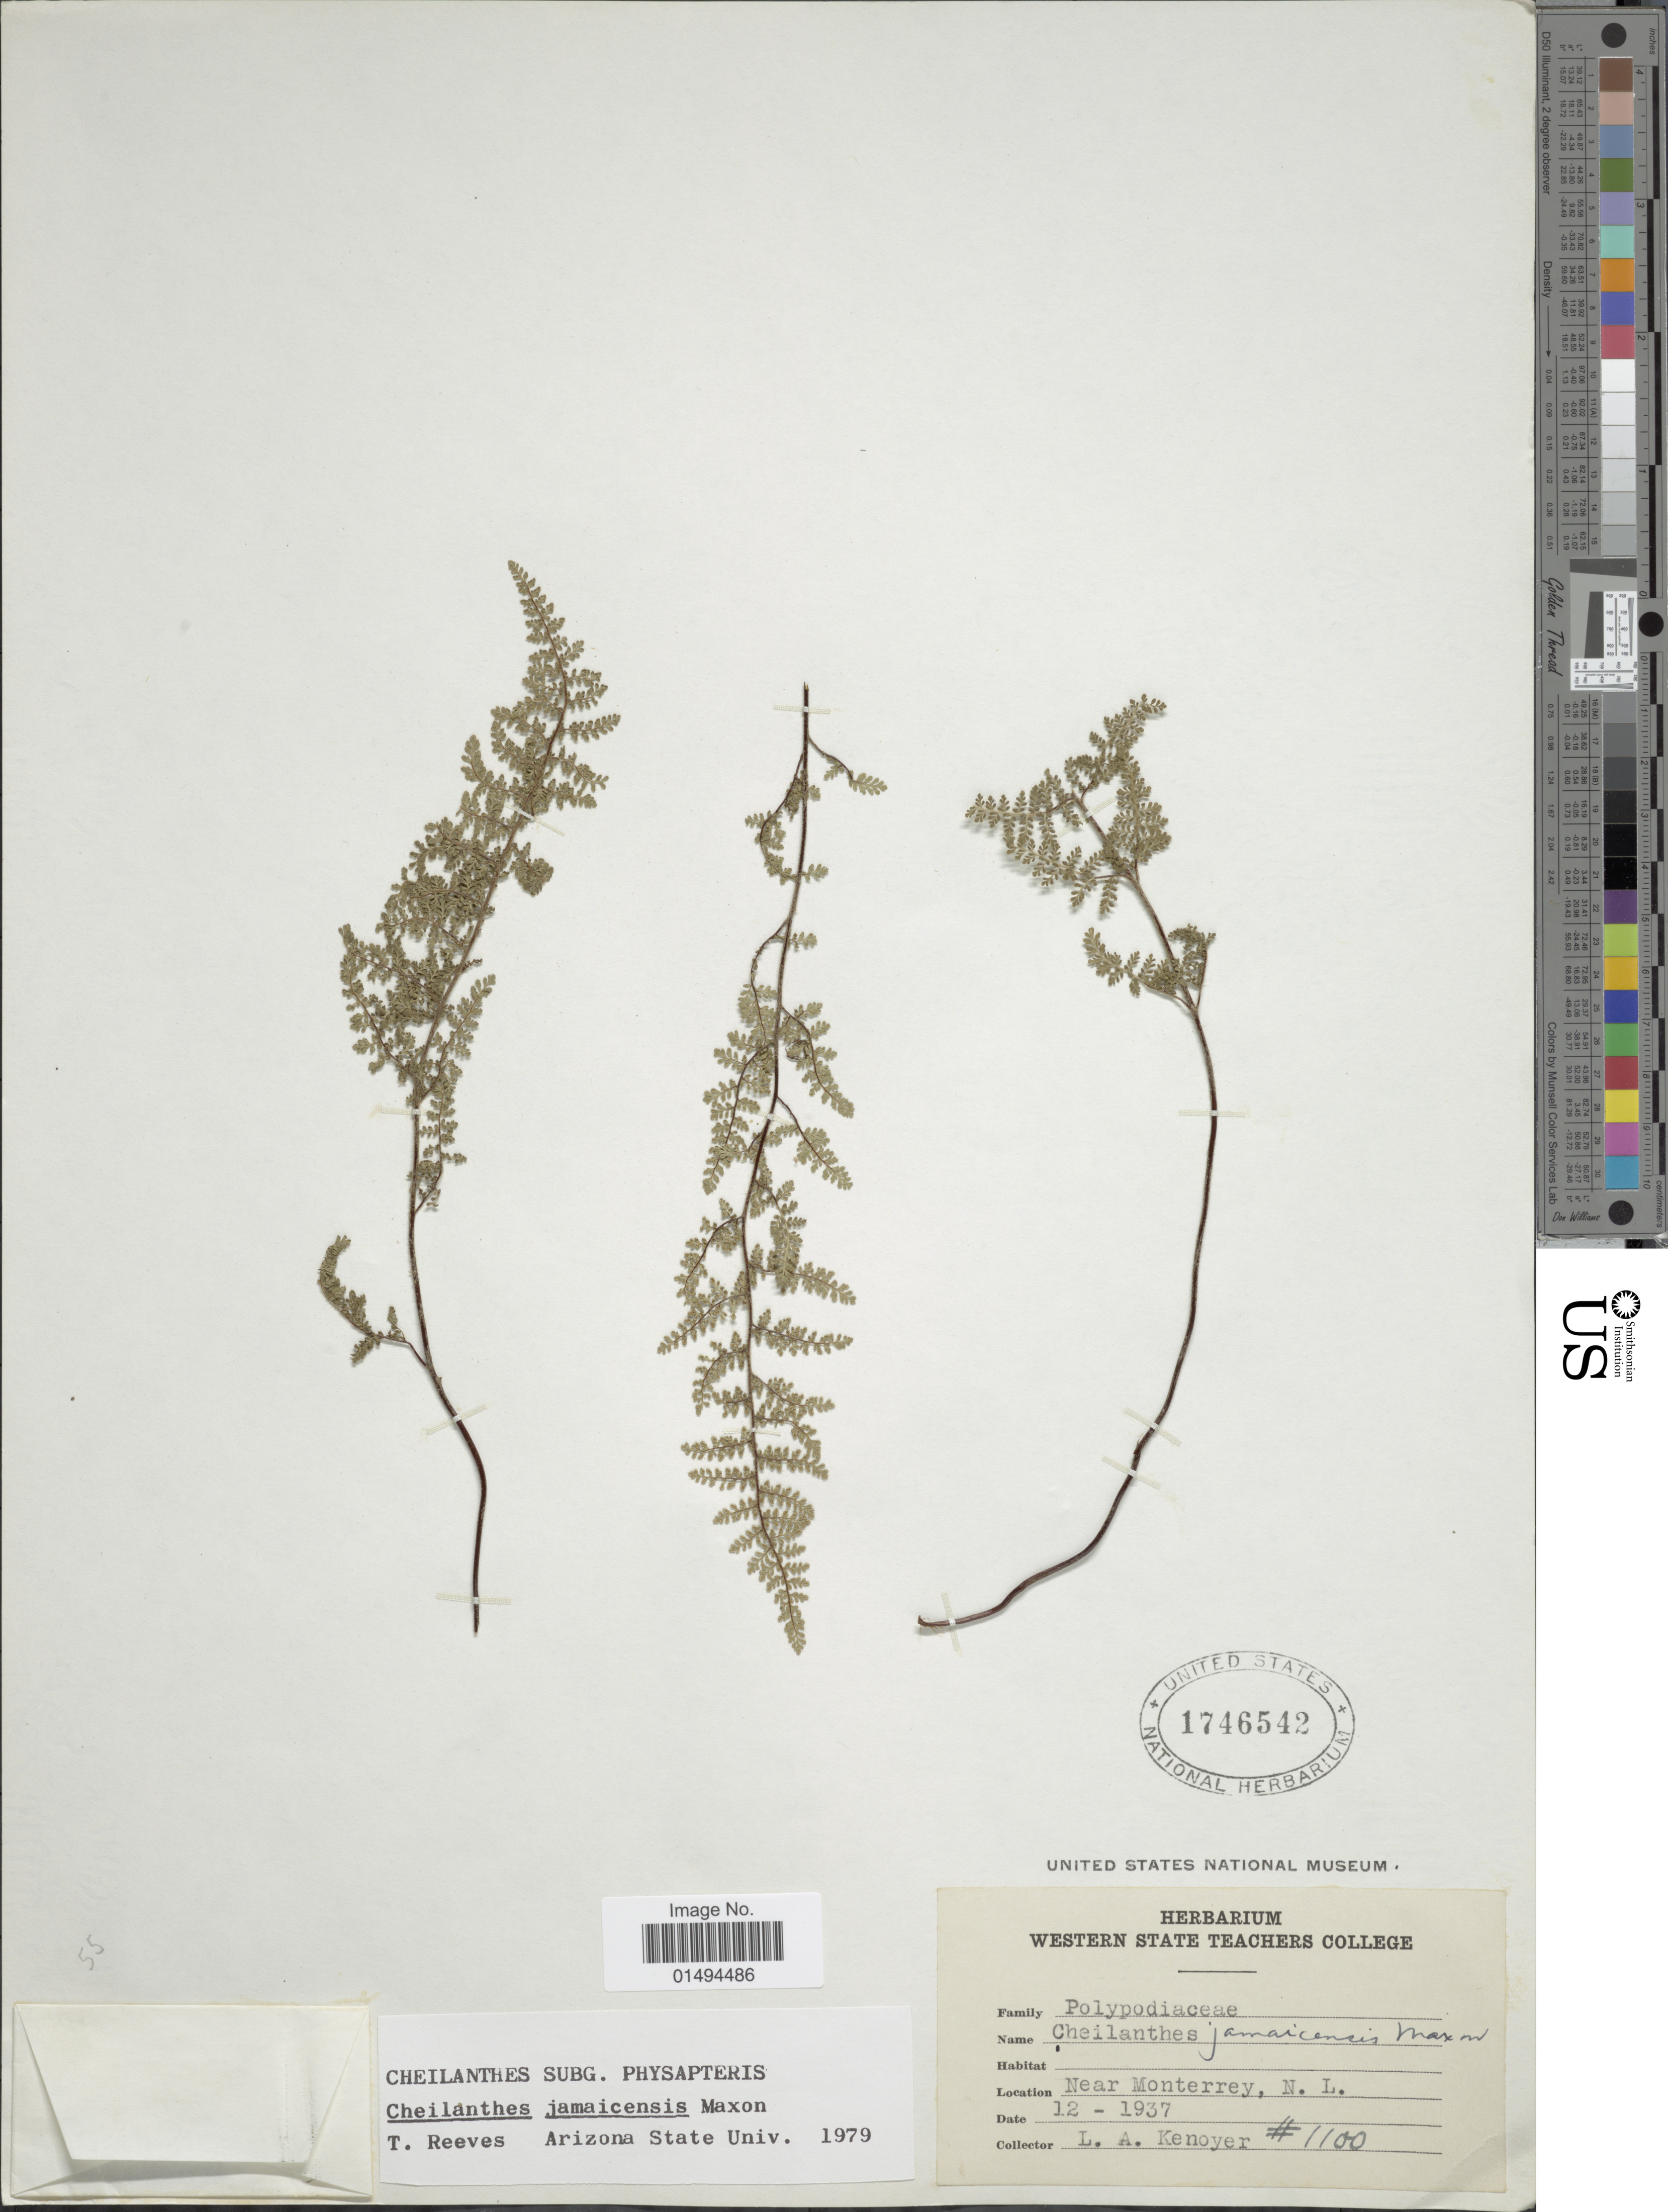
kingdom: Plantae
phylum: Tracheophyta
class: Polypodiopsida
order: Polypodiales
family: Pteridaceae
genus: Myriopteris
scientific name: Myriopteris jamaicensis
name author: (Maxon) Grusz & Windham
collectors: L. A. Kenoyer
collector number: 1100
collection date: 1937-12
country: Mexico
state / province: Nuevo León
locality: Near Monterrey, N. L.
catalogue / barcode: US 1746542